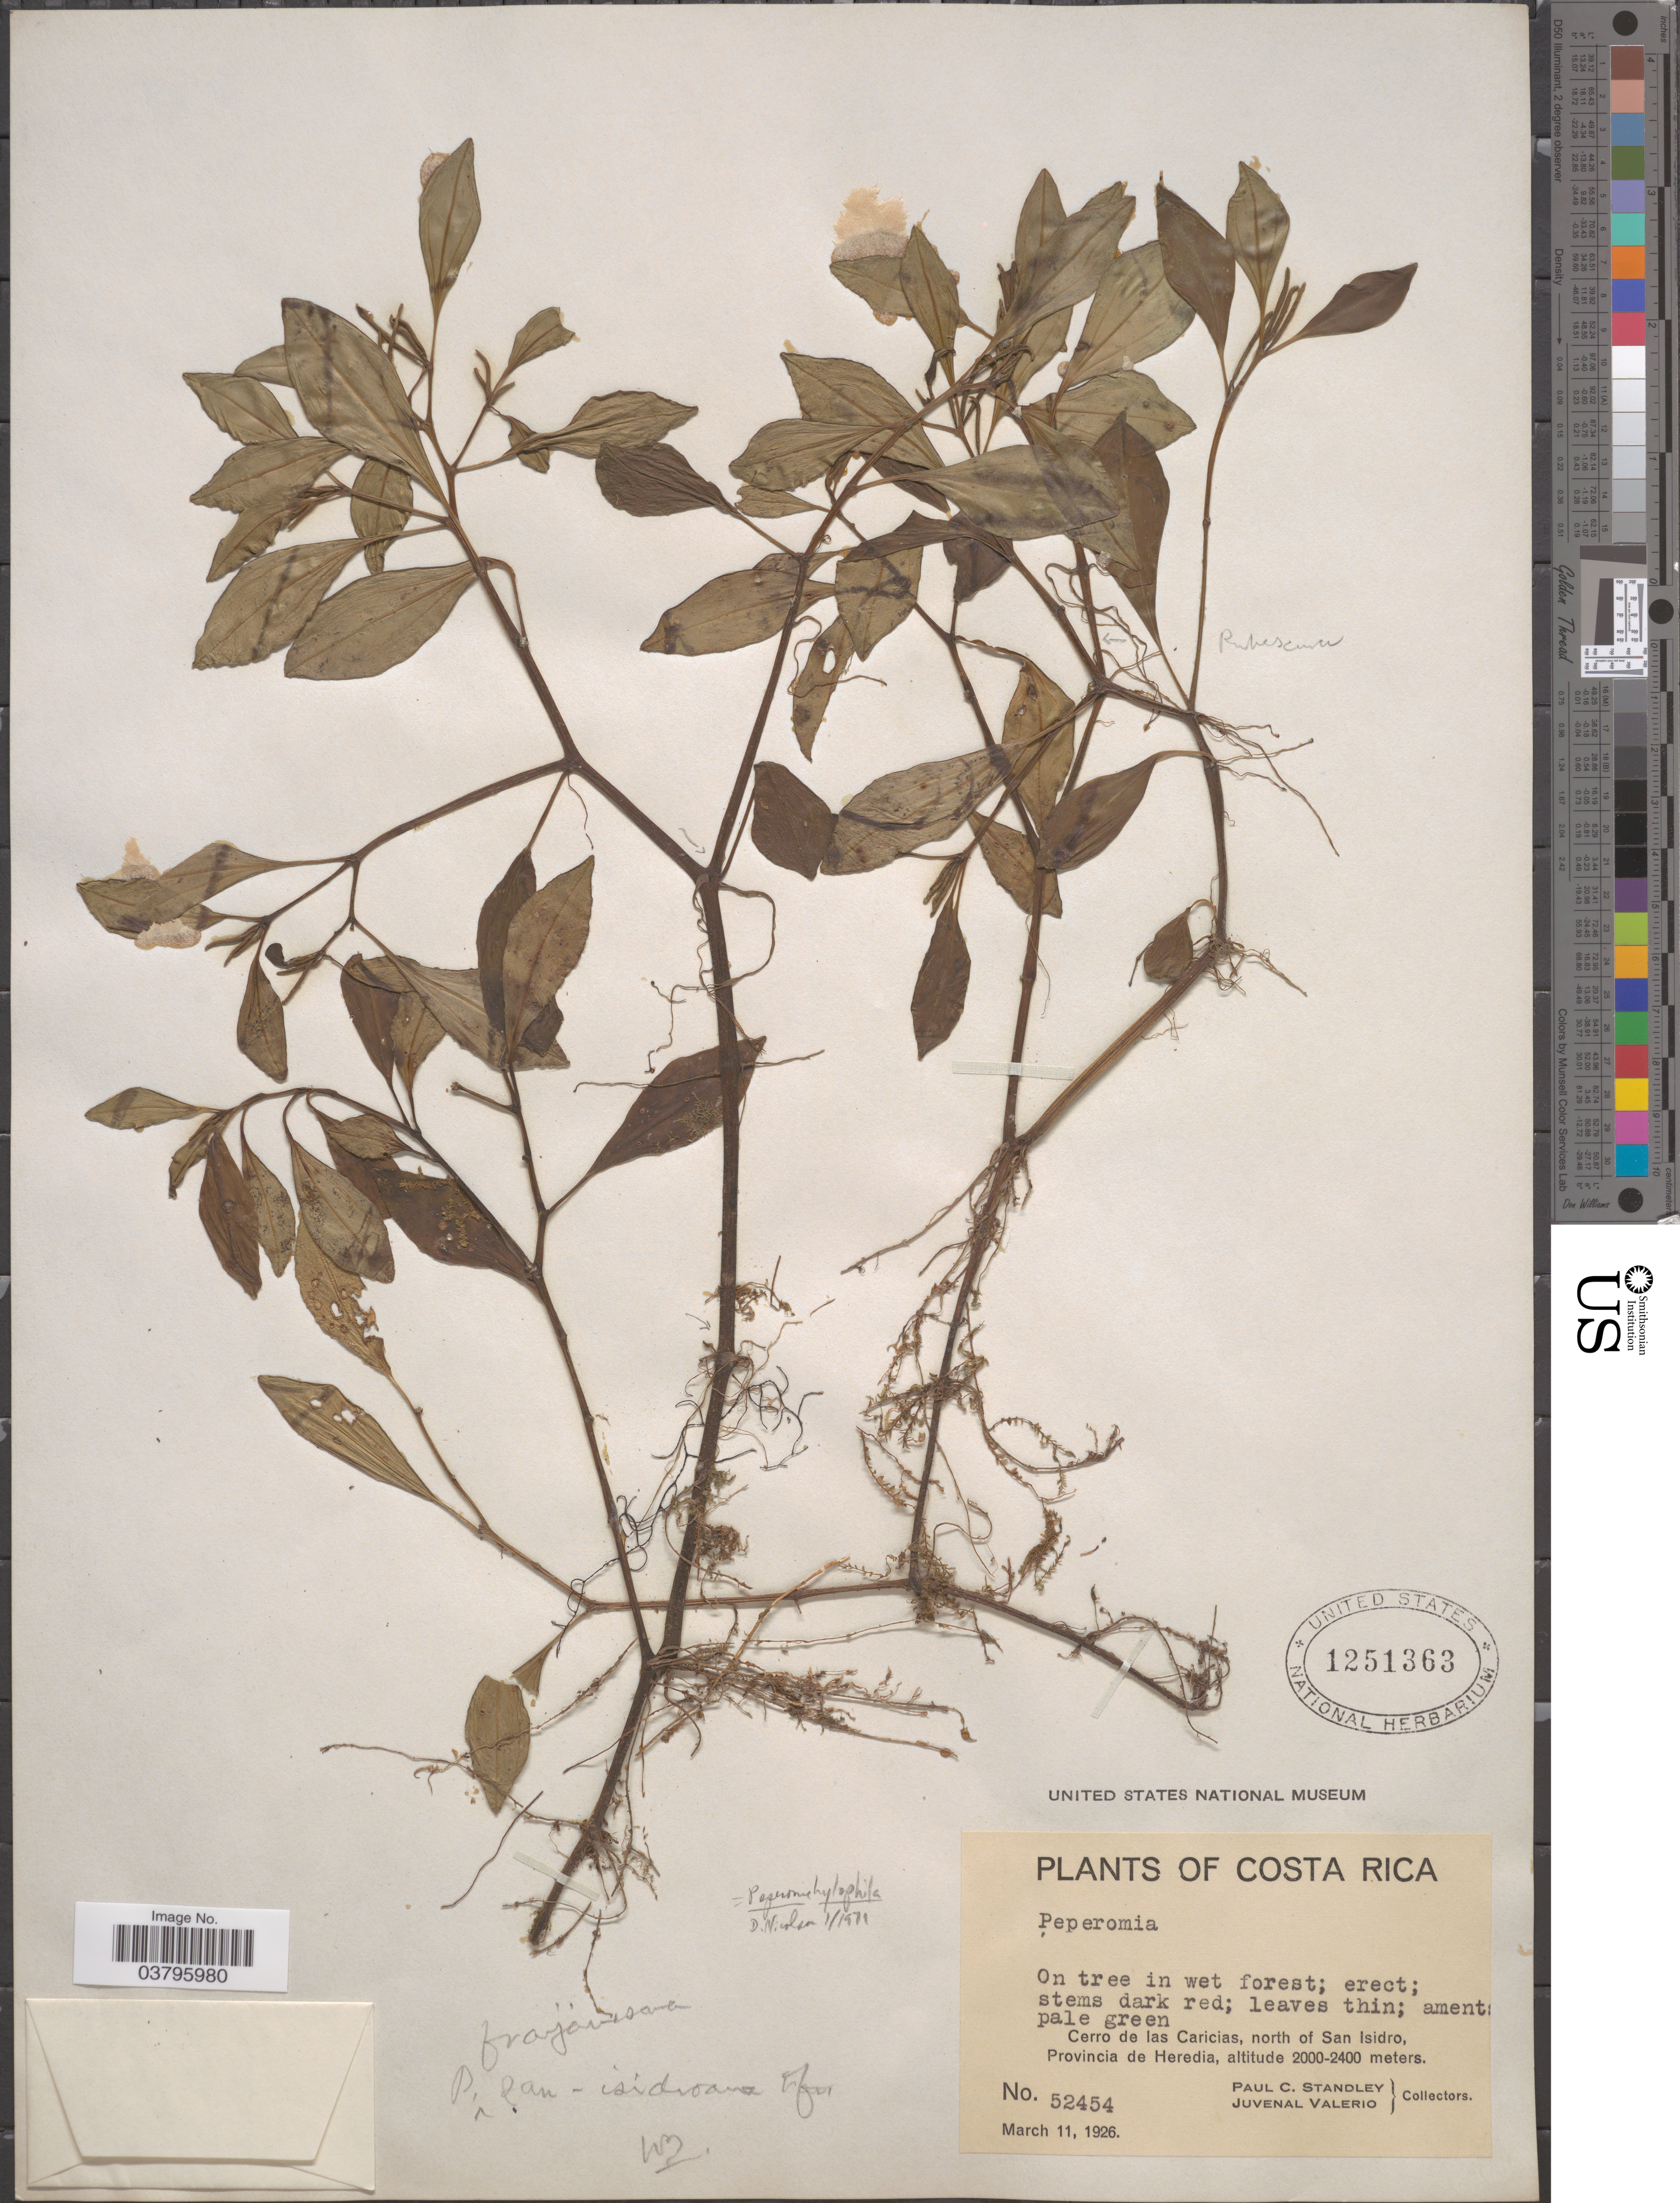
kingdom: Plantae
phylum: Tracheophyta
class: Magnoliopsida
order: Piperales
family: Piperaceae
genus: Peperomia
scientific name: Peperomia hylophila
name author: C. DC. in Pittier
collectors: P. C. Standley & J. Valerio R.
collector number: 52454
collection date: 1926-03-11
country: Costa Rica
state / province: Heredia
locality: Cerro de las Caricias, north of San Isidro.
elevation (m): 2000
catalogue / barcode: US 1251363